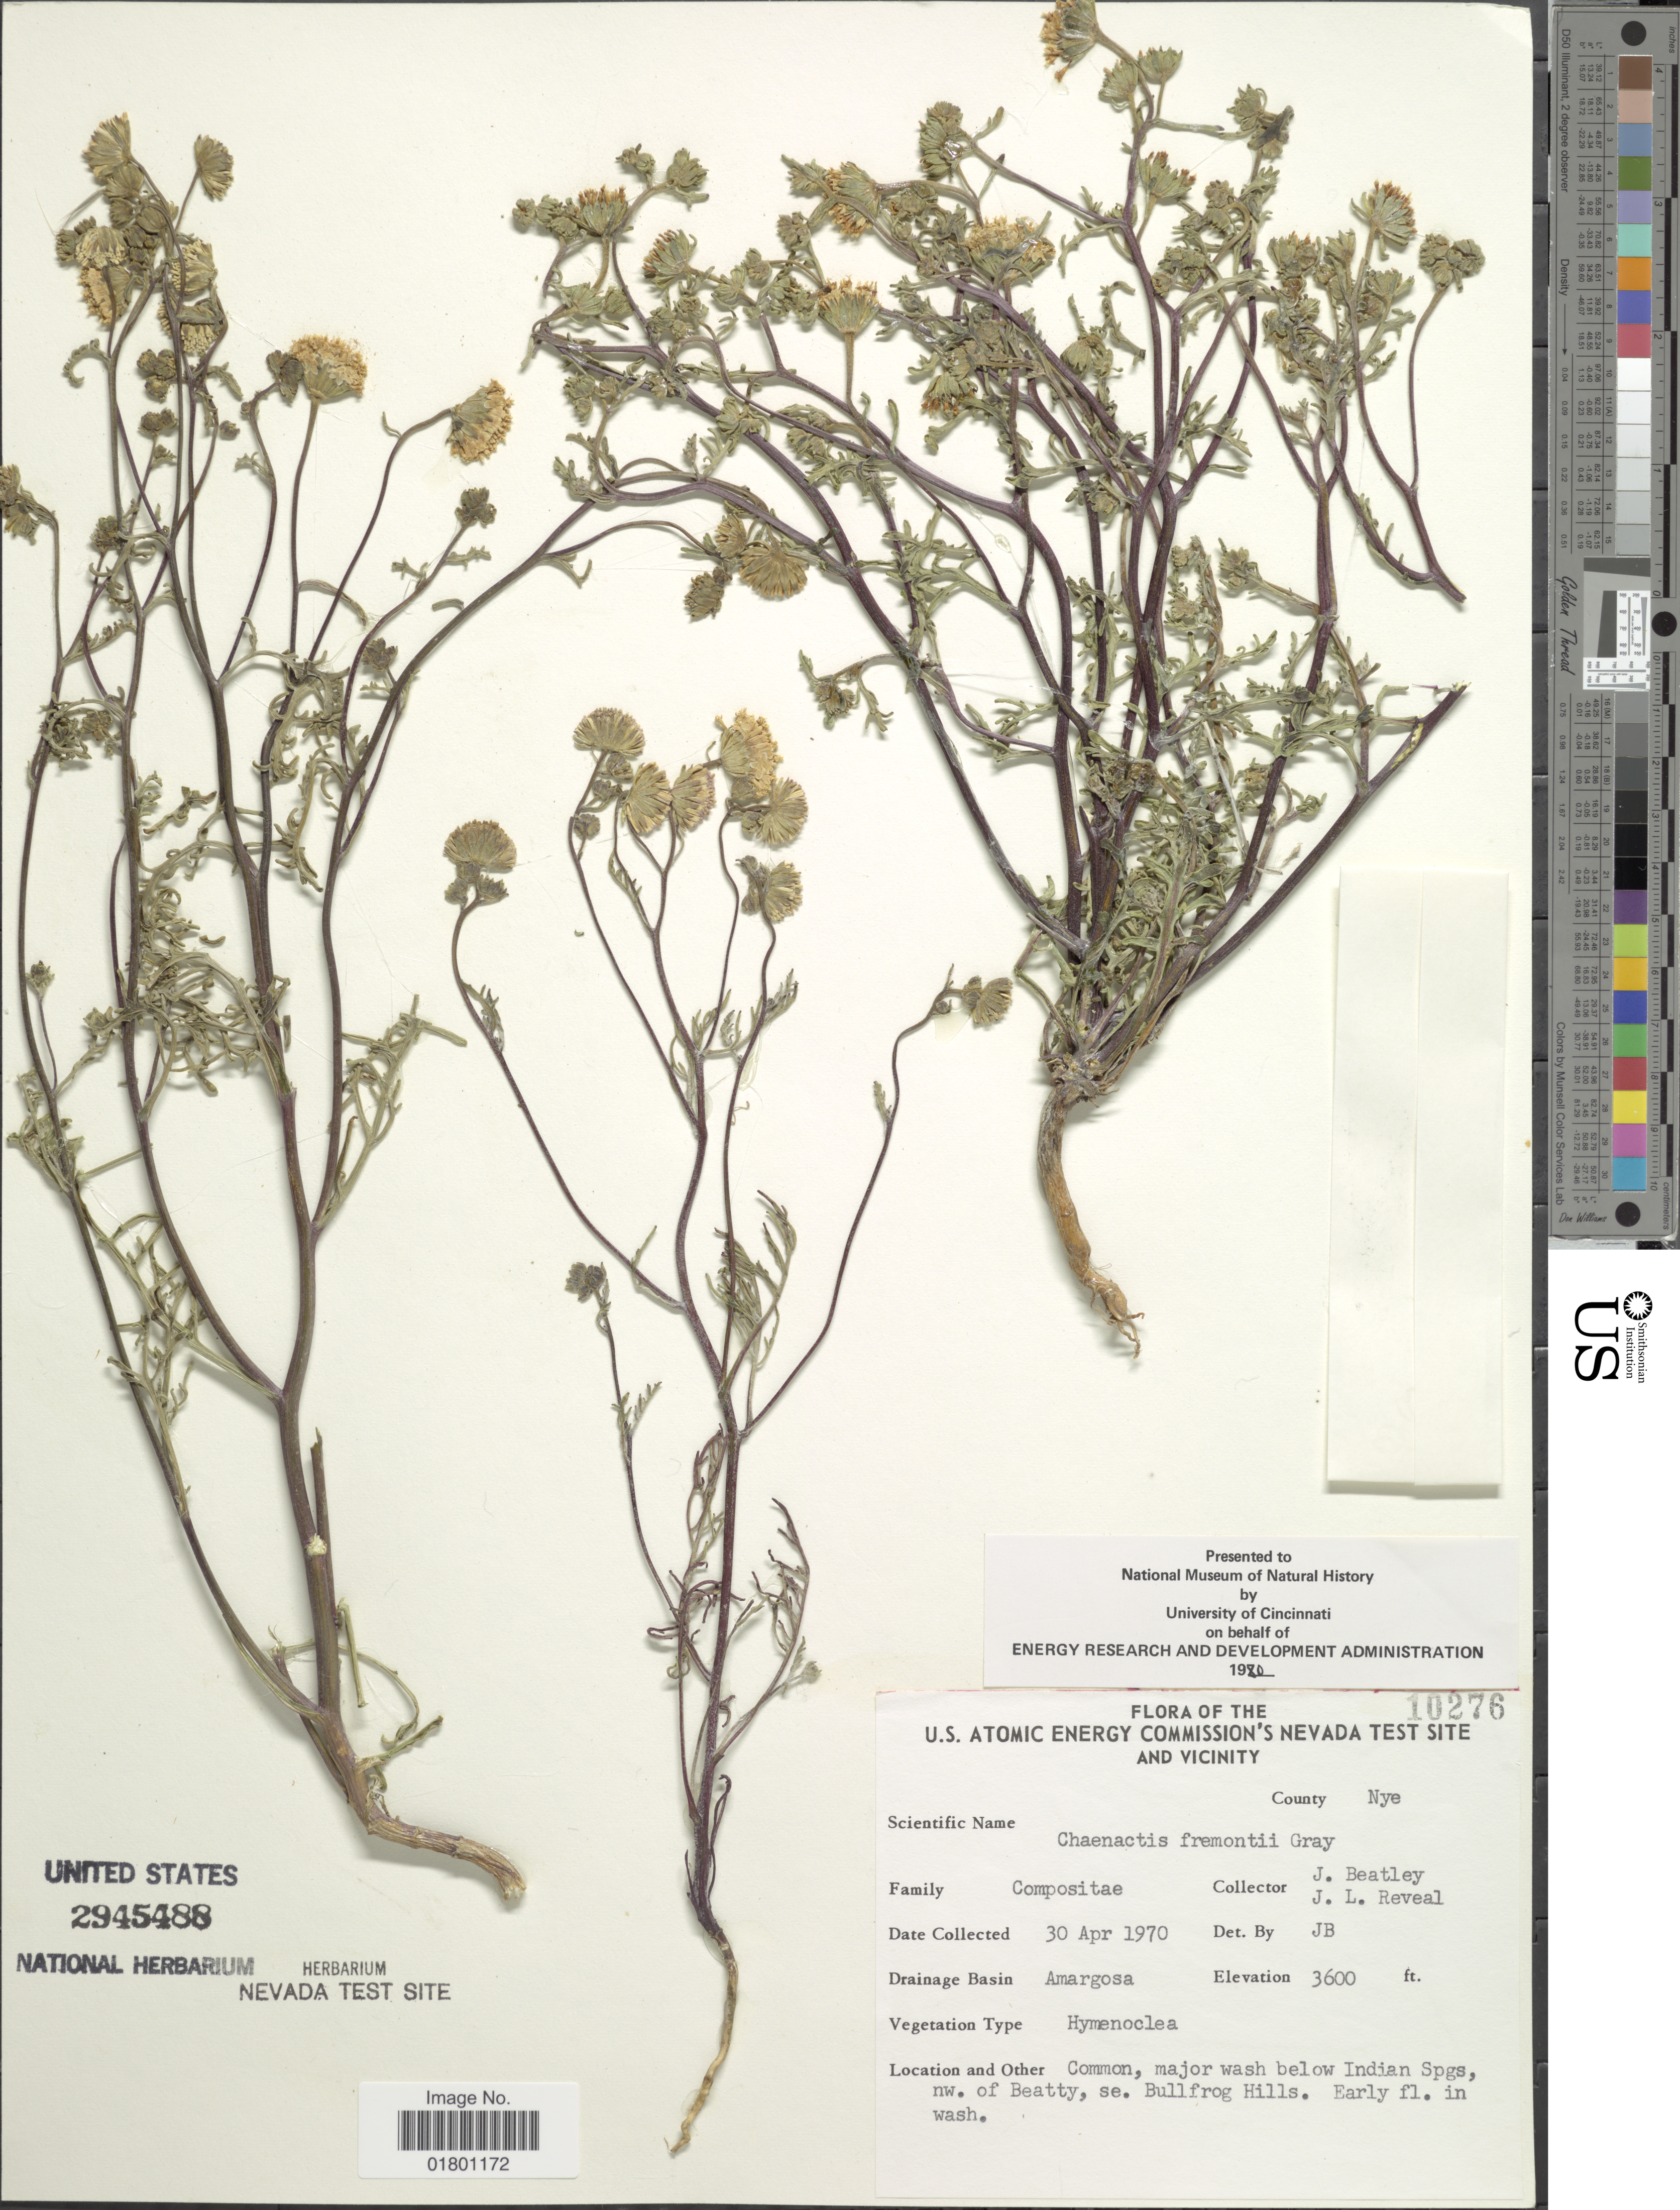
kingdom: Plantae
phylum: Tracheophyta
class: Magnoliopsida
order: Asterales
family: Asteraceae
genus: Chaenactis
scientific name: Chaenactis fremontii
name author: A. Gray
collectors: J. C. Beatley & J. L. Reveal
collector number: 10276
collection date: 1970-04-30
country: United States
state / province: Nevada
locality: U.S. Atomic Energy Commission's Nevada Test Site and Vicinity, County Nye, Amargosa, Common, major wash below Indian Spgs, nw. of Beatty, se. Bullfrog Hills, Early fl. in wash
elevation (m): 1097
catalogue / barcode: US 2945488